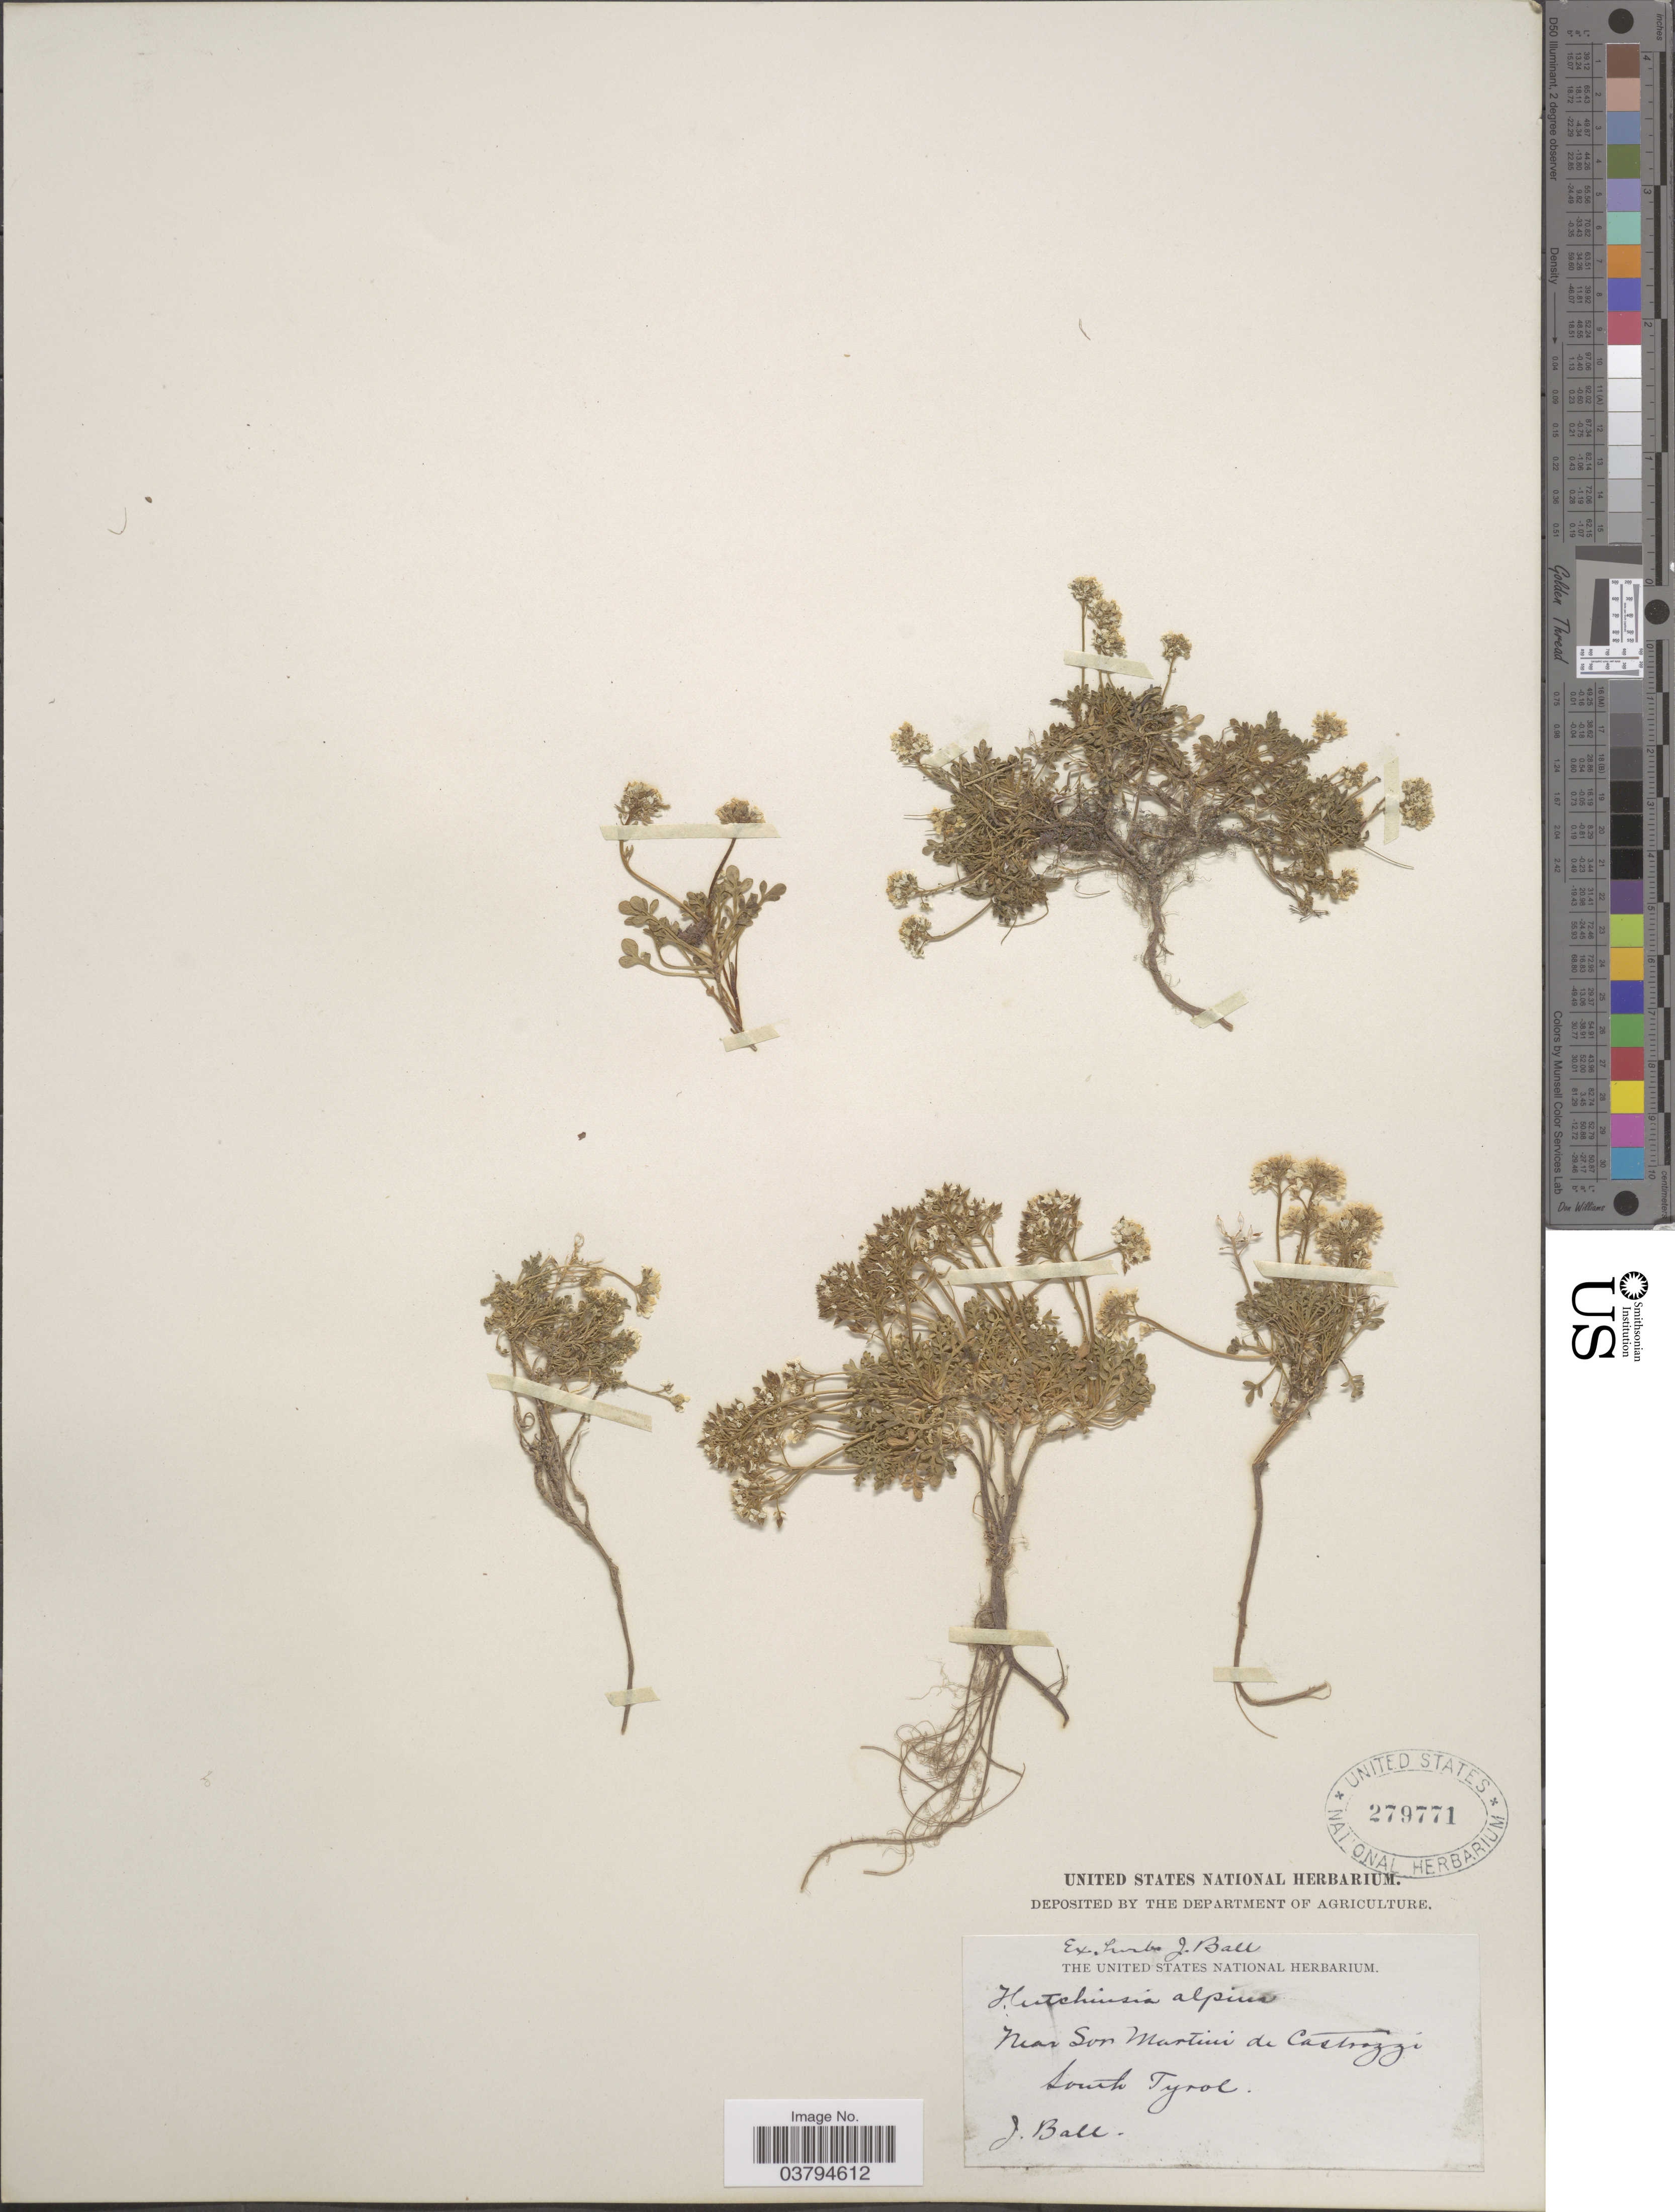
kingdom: Plantae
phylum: Tracheophyta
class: Magnoliopsida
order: Brassicales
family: Brassicaceae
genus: Hutchinsia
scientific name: Hutchinsia alpina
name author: W.T. Aiton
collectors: J. Ball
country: Italy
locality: Near Son Martini de Castrazzi. South Tyrol.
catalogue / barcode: US 279771